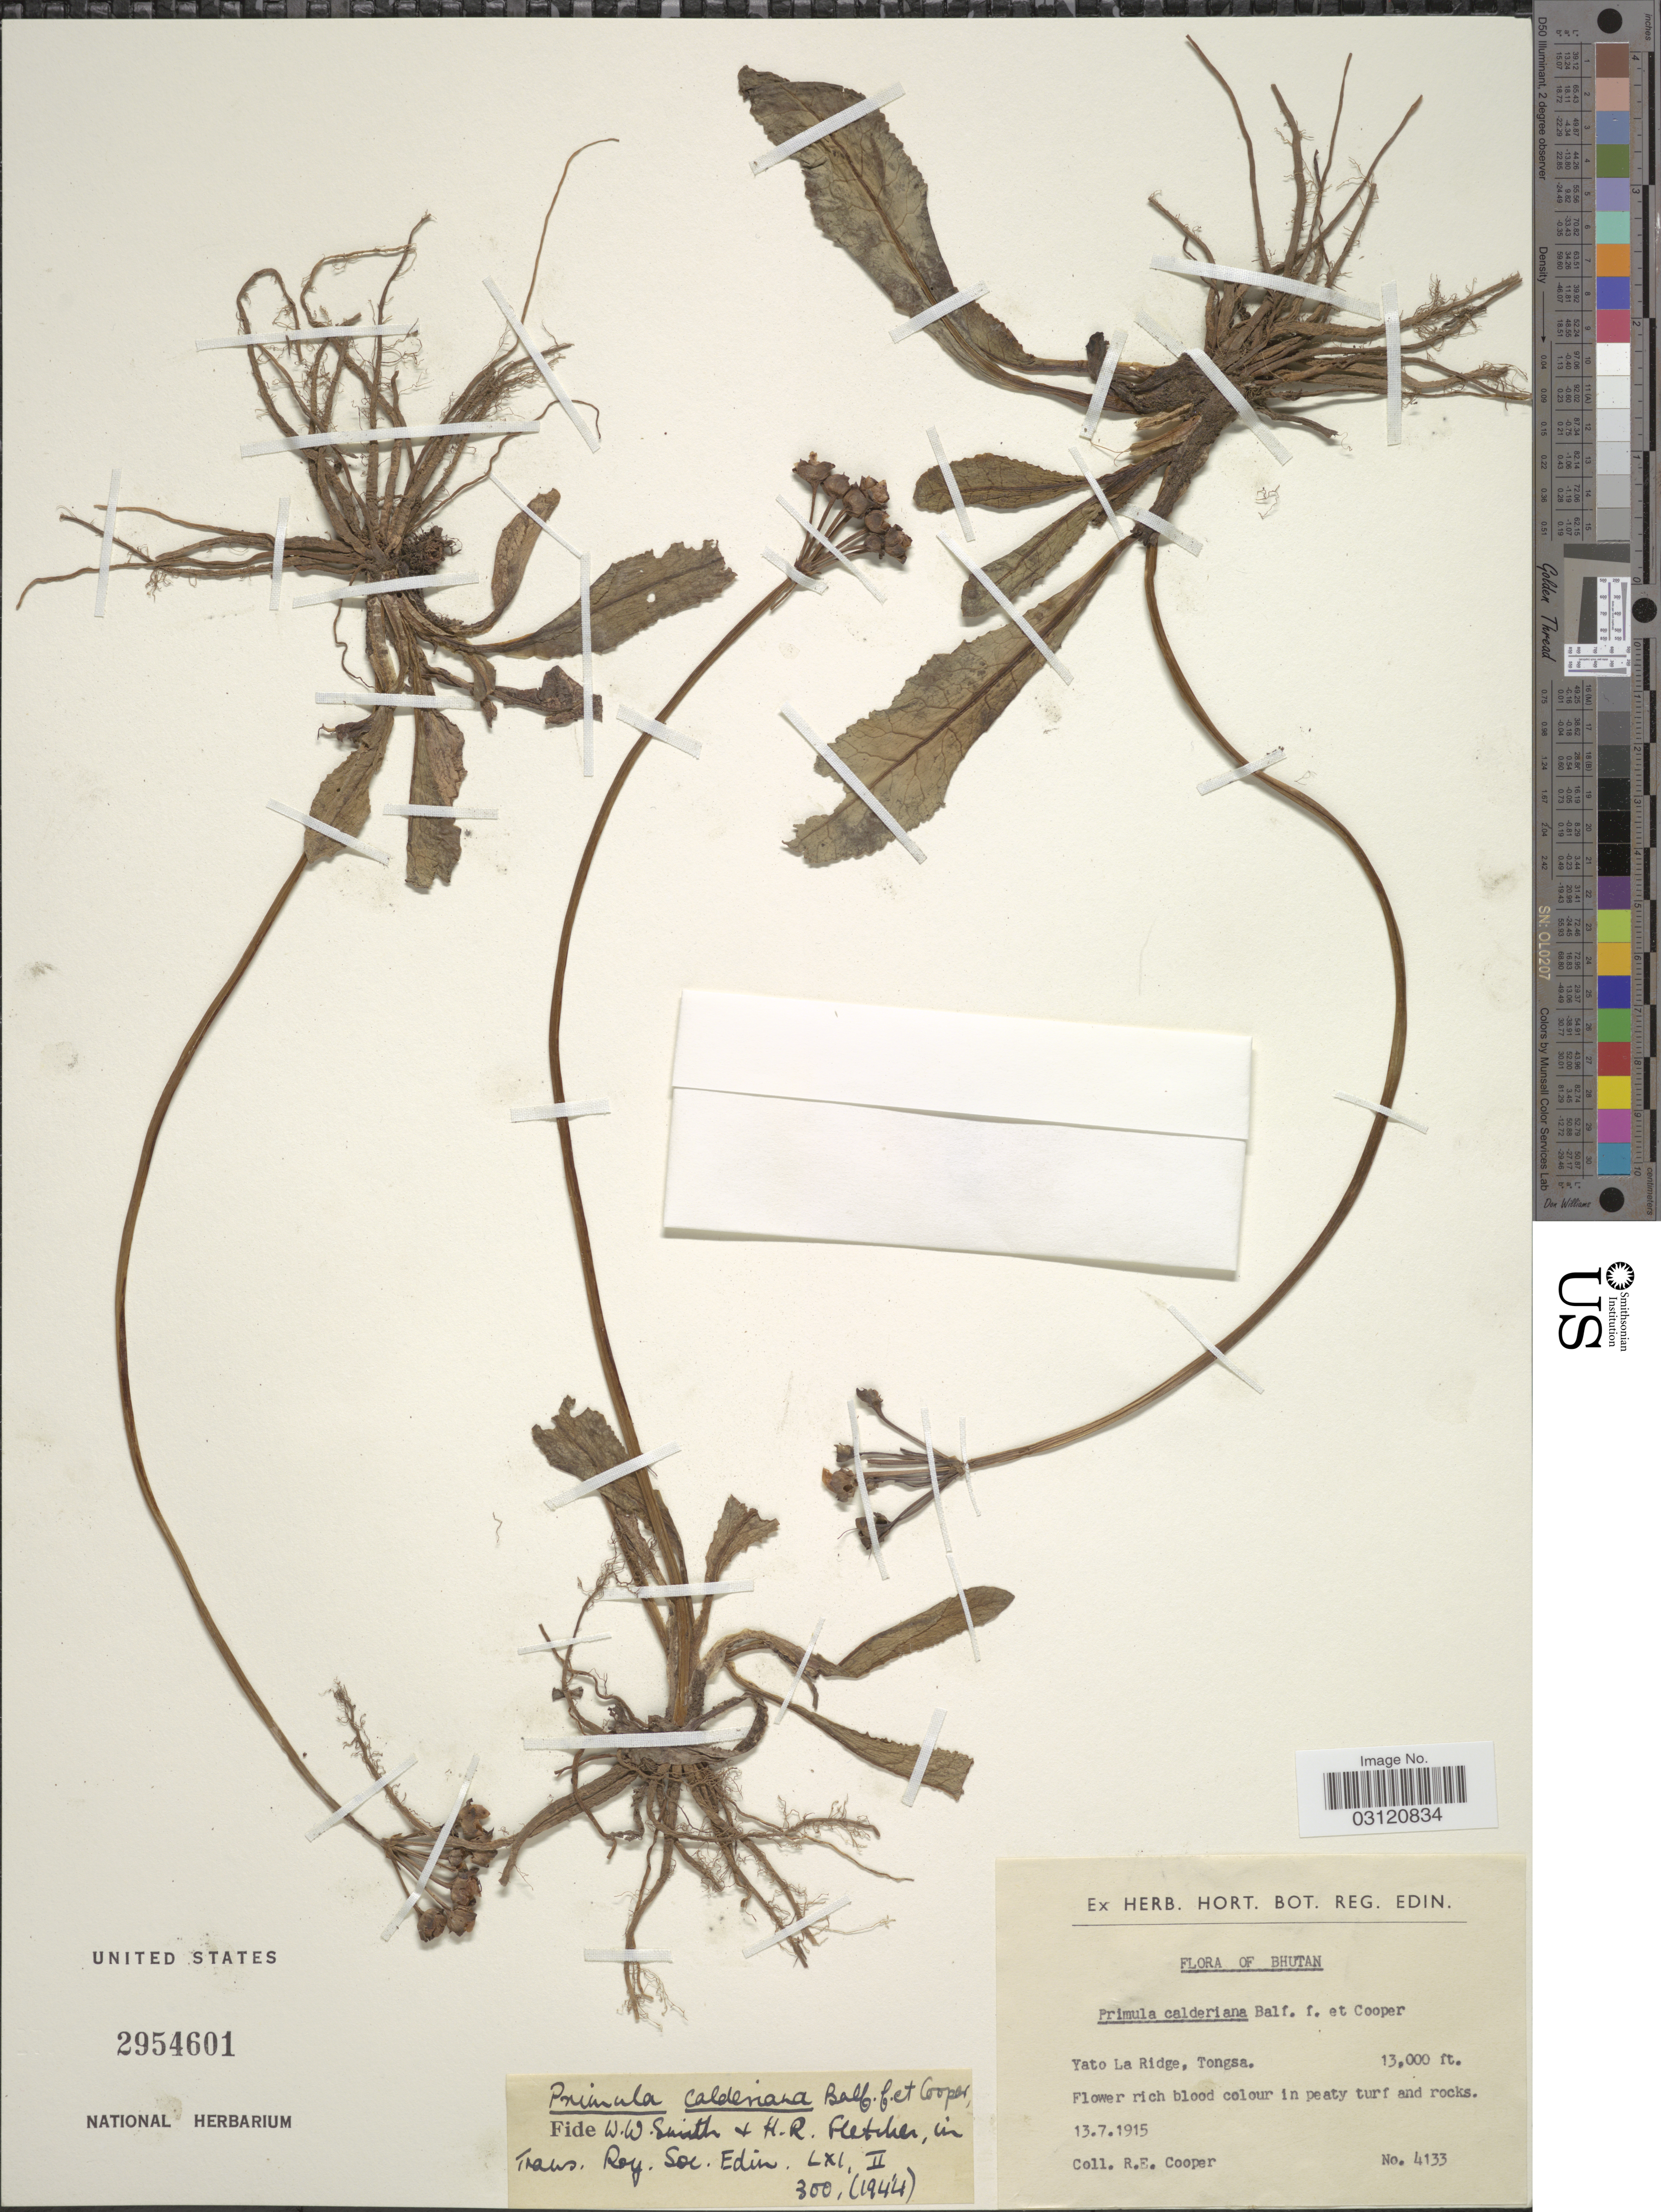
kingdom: Plantae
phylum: Tracheophyta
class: Magnoliopsida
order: Ericales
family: Primulaceae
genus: Primula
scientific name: Primula calderiana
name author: Balf. f. & R.E. Cooper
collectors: R. E. Cooper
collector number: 4133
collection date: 1915-07-13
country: Bhutan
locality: Yato La Ridge, Tongsa.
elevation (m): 3962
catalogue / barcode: US 2954601